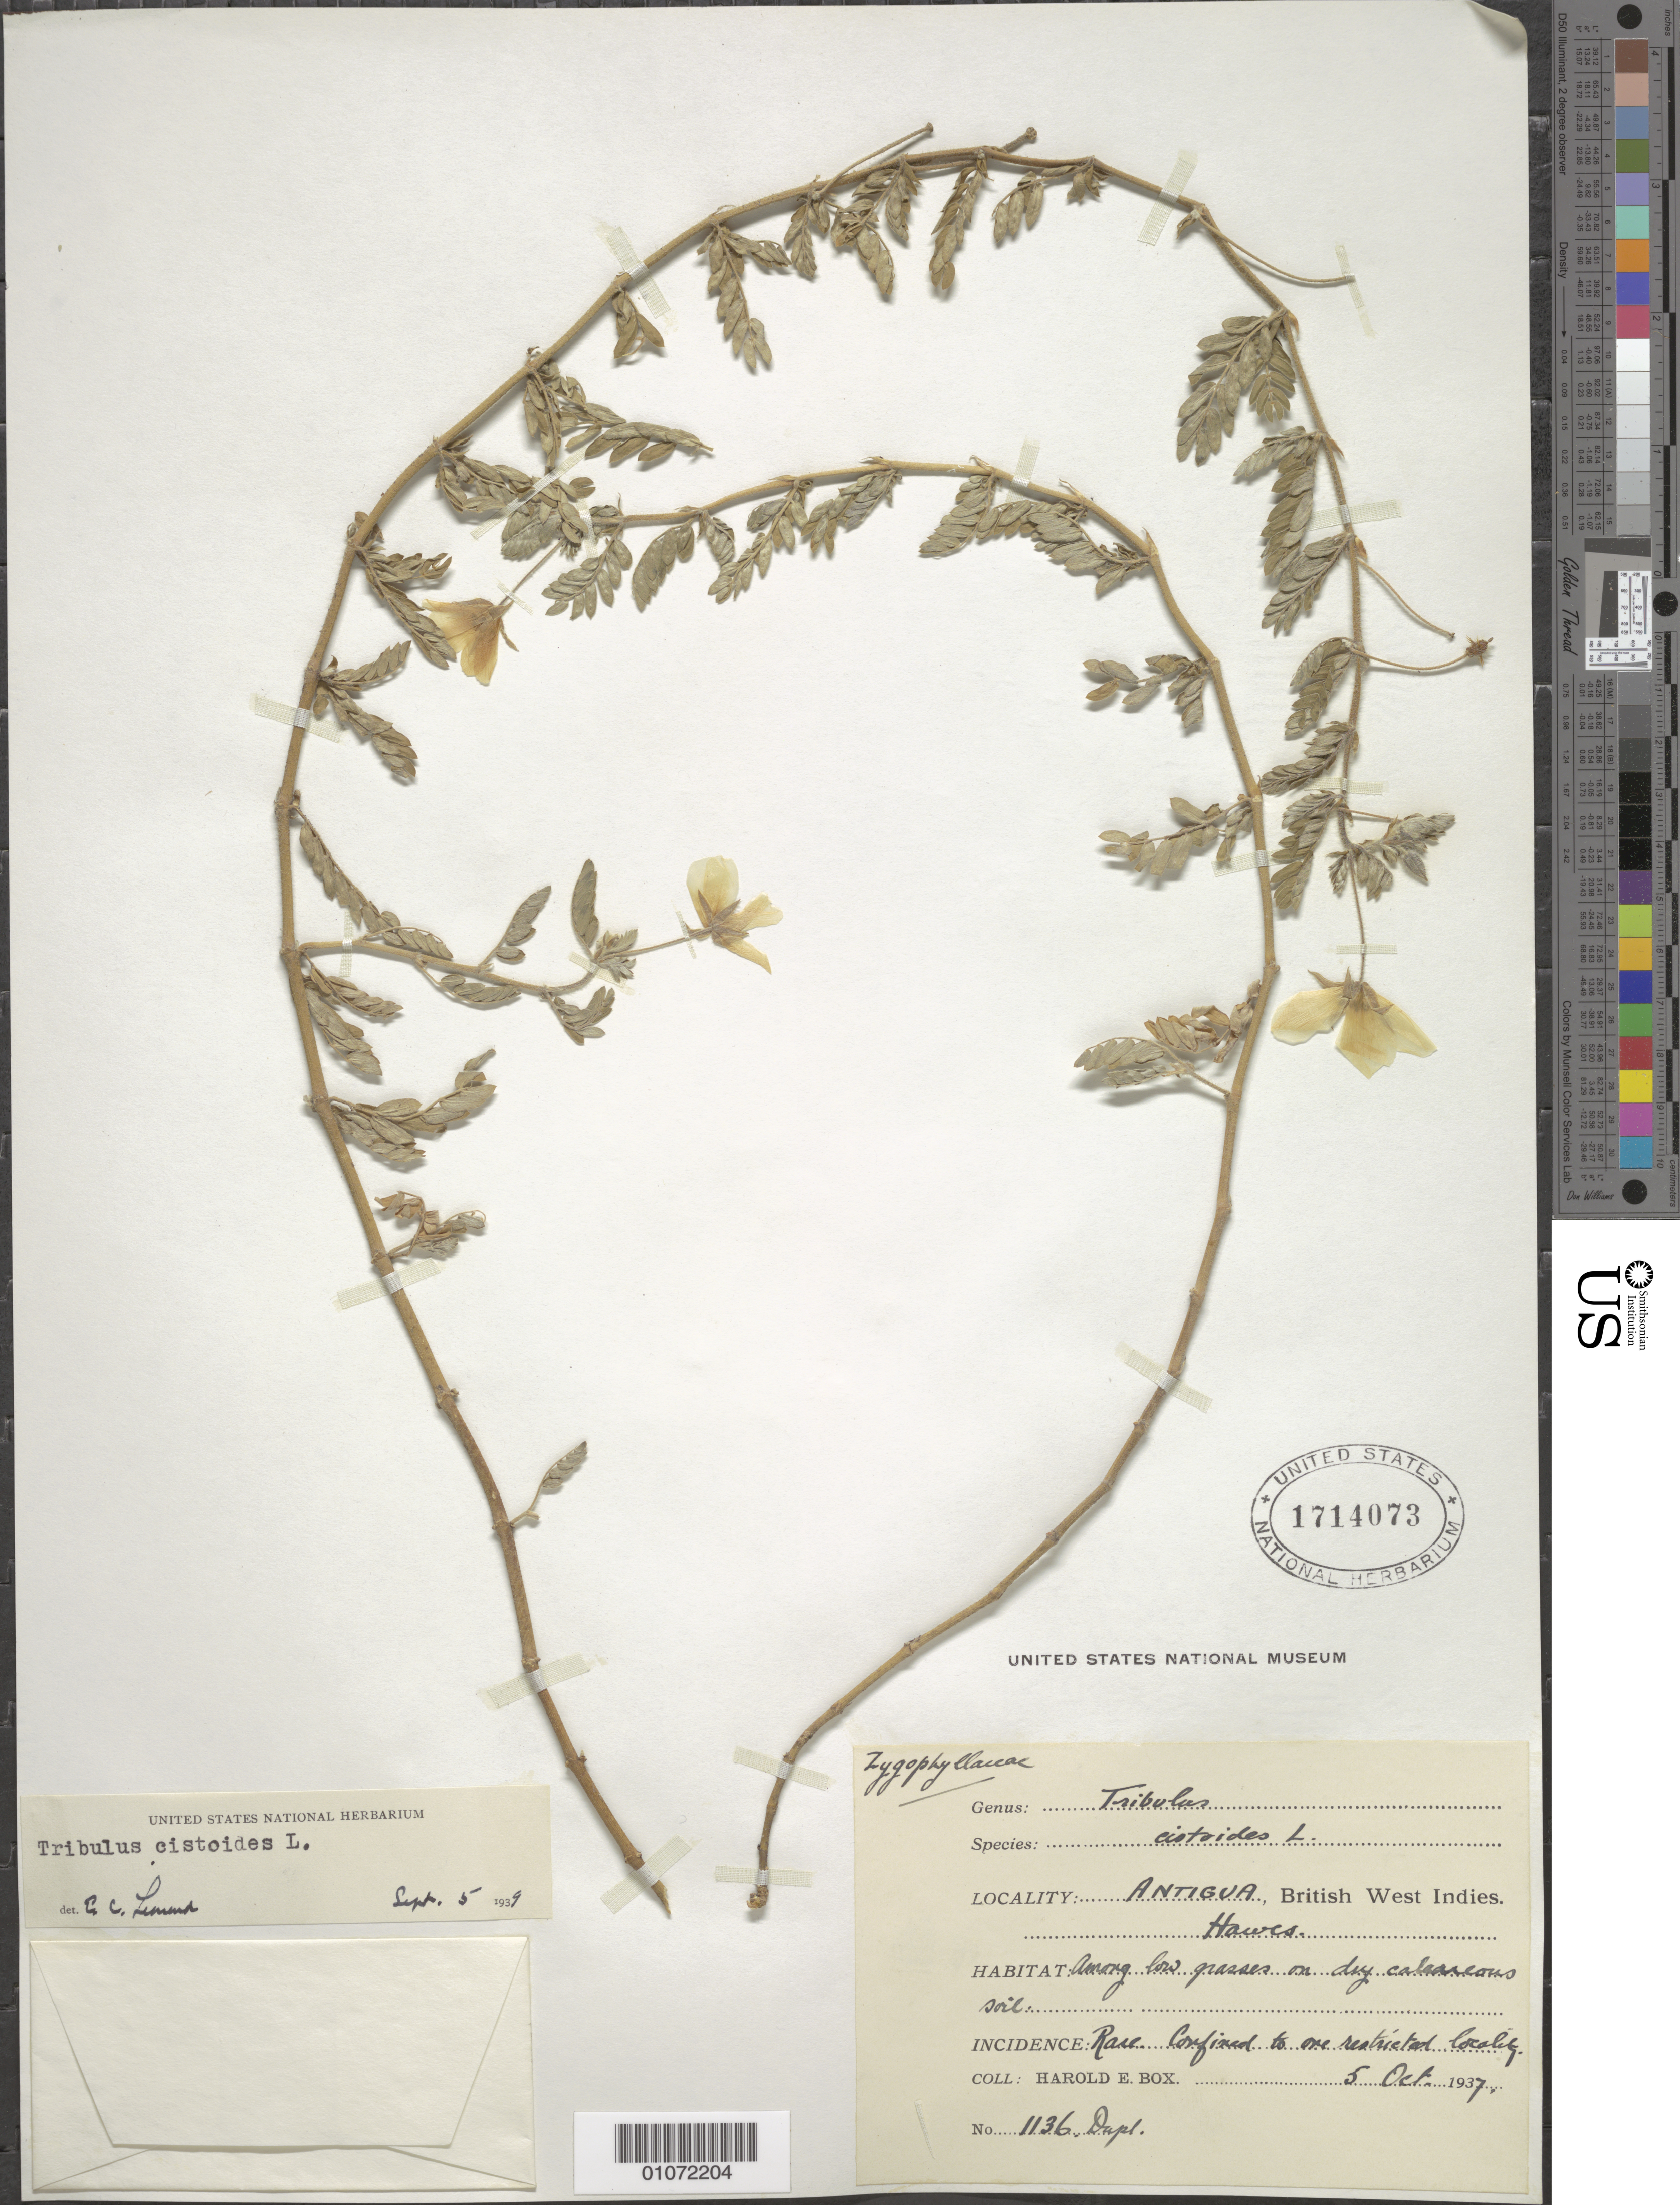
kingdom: Plantae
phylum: Tracheophyta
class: Magnoliopsida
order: Zygophyllales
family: Zygophyllaceae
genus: Tribulus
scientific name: Tribulus cistoides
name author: L.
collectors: H. E. Box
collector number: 1136 Dupl.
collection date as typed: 05 Oct 1937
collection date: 1937-10-05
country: Antigua and Barbuda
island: Leeward Is.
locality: Hawes Island, among few grasses on dry calcareus soil, race confined to one restricted locality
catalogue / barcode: US 1714073